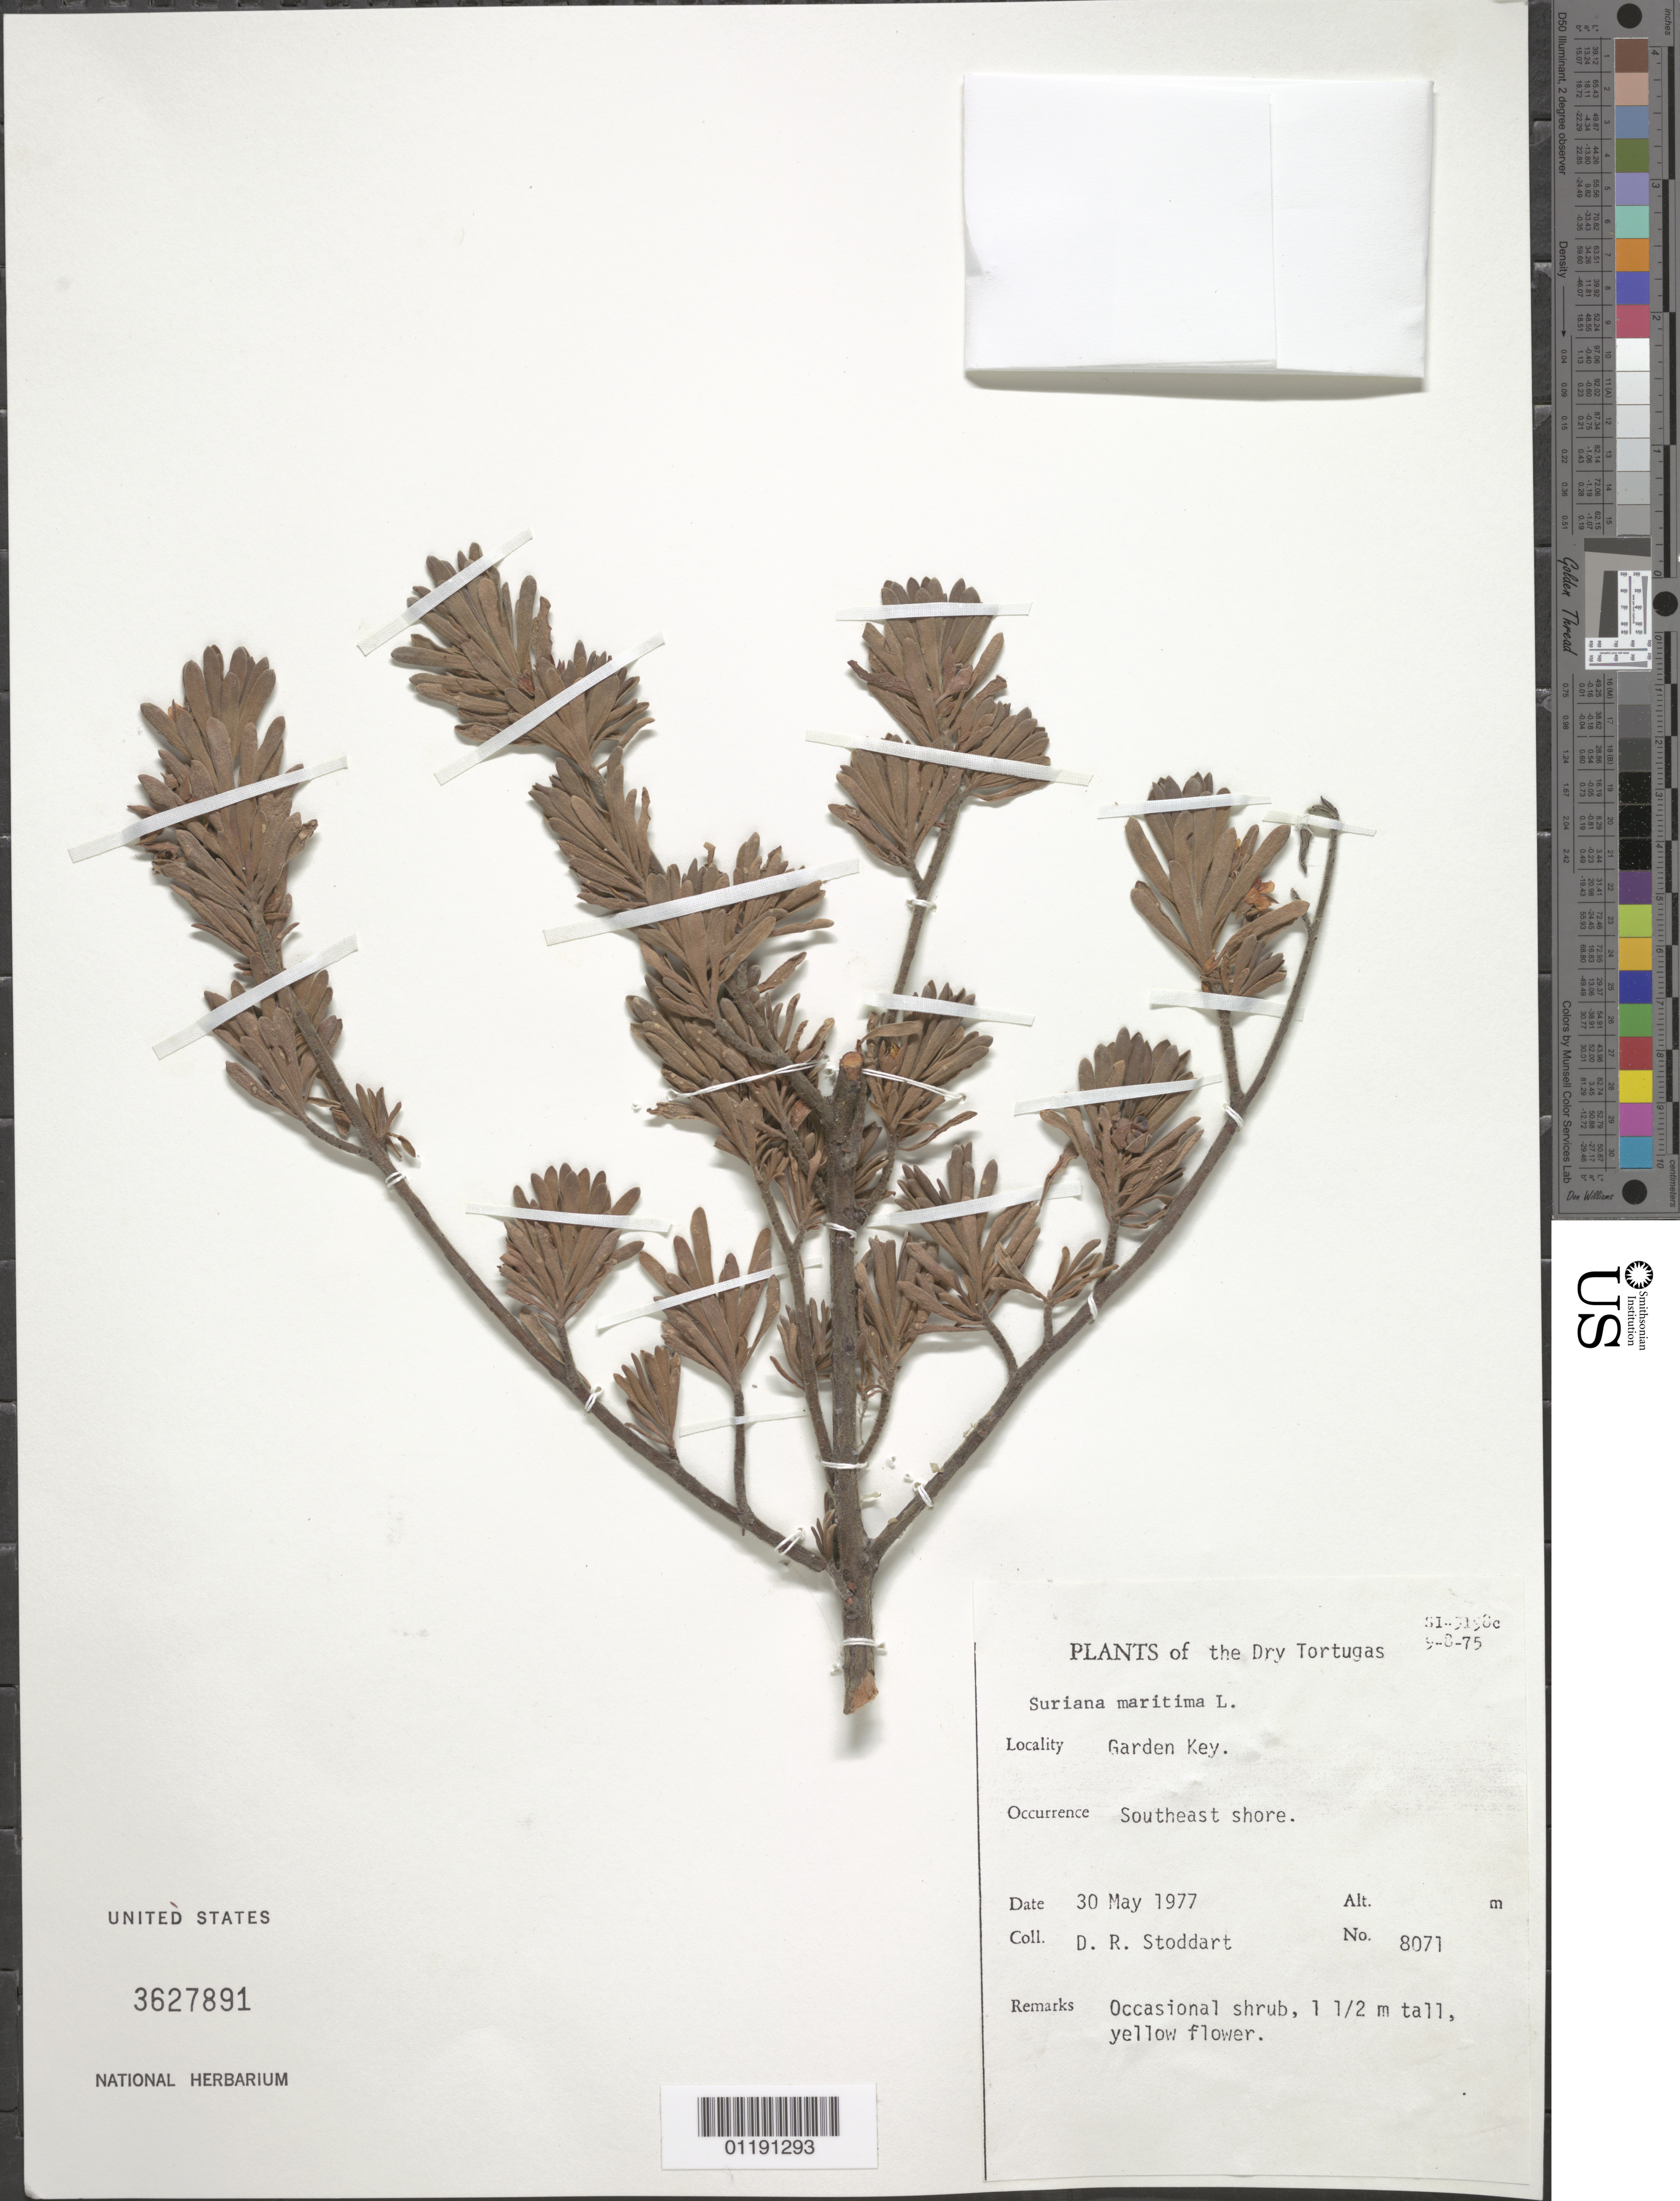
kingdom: Plantae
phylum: Tracheophyta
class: Magnoliopsida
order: Fabales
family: Surianaceae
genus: Suriana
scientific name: Suriana maritima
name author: L.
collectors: D. R. Stoddart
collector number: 8071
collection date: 1977-05-30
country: United States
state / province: Florida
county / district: Monroe County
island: Garden Key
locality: SE shore.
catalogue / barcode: US 3627891